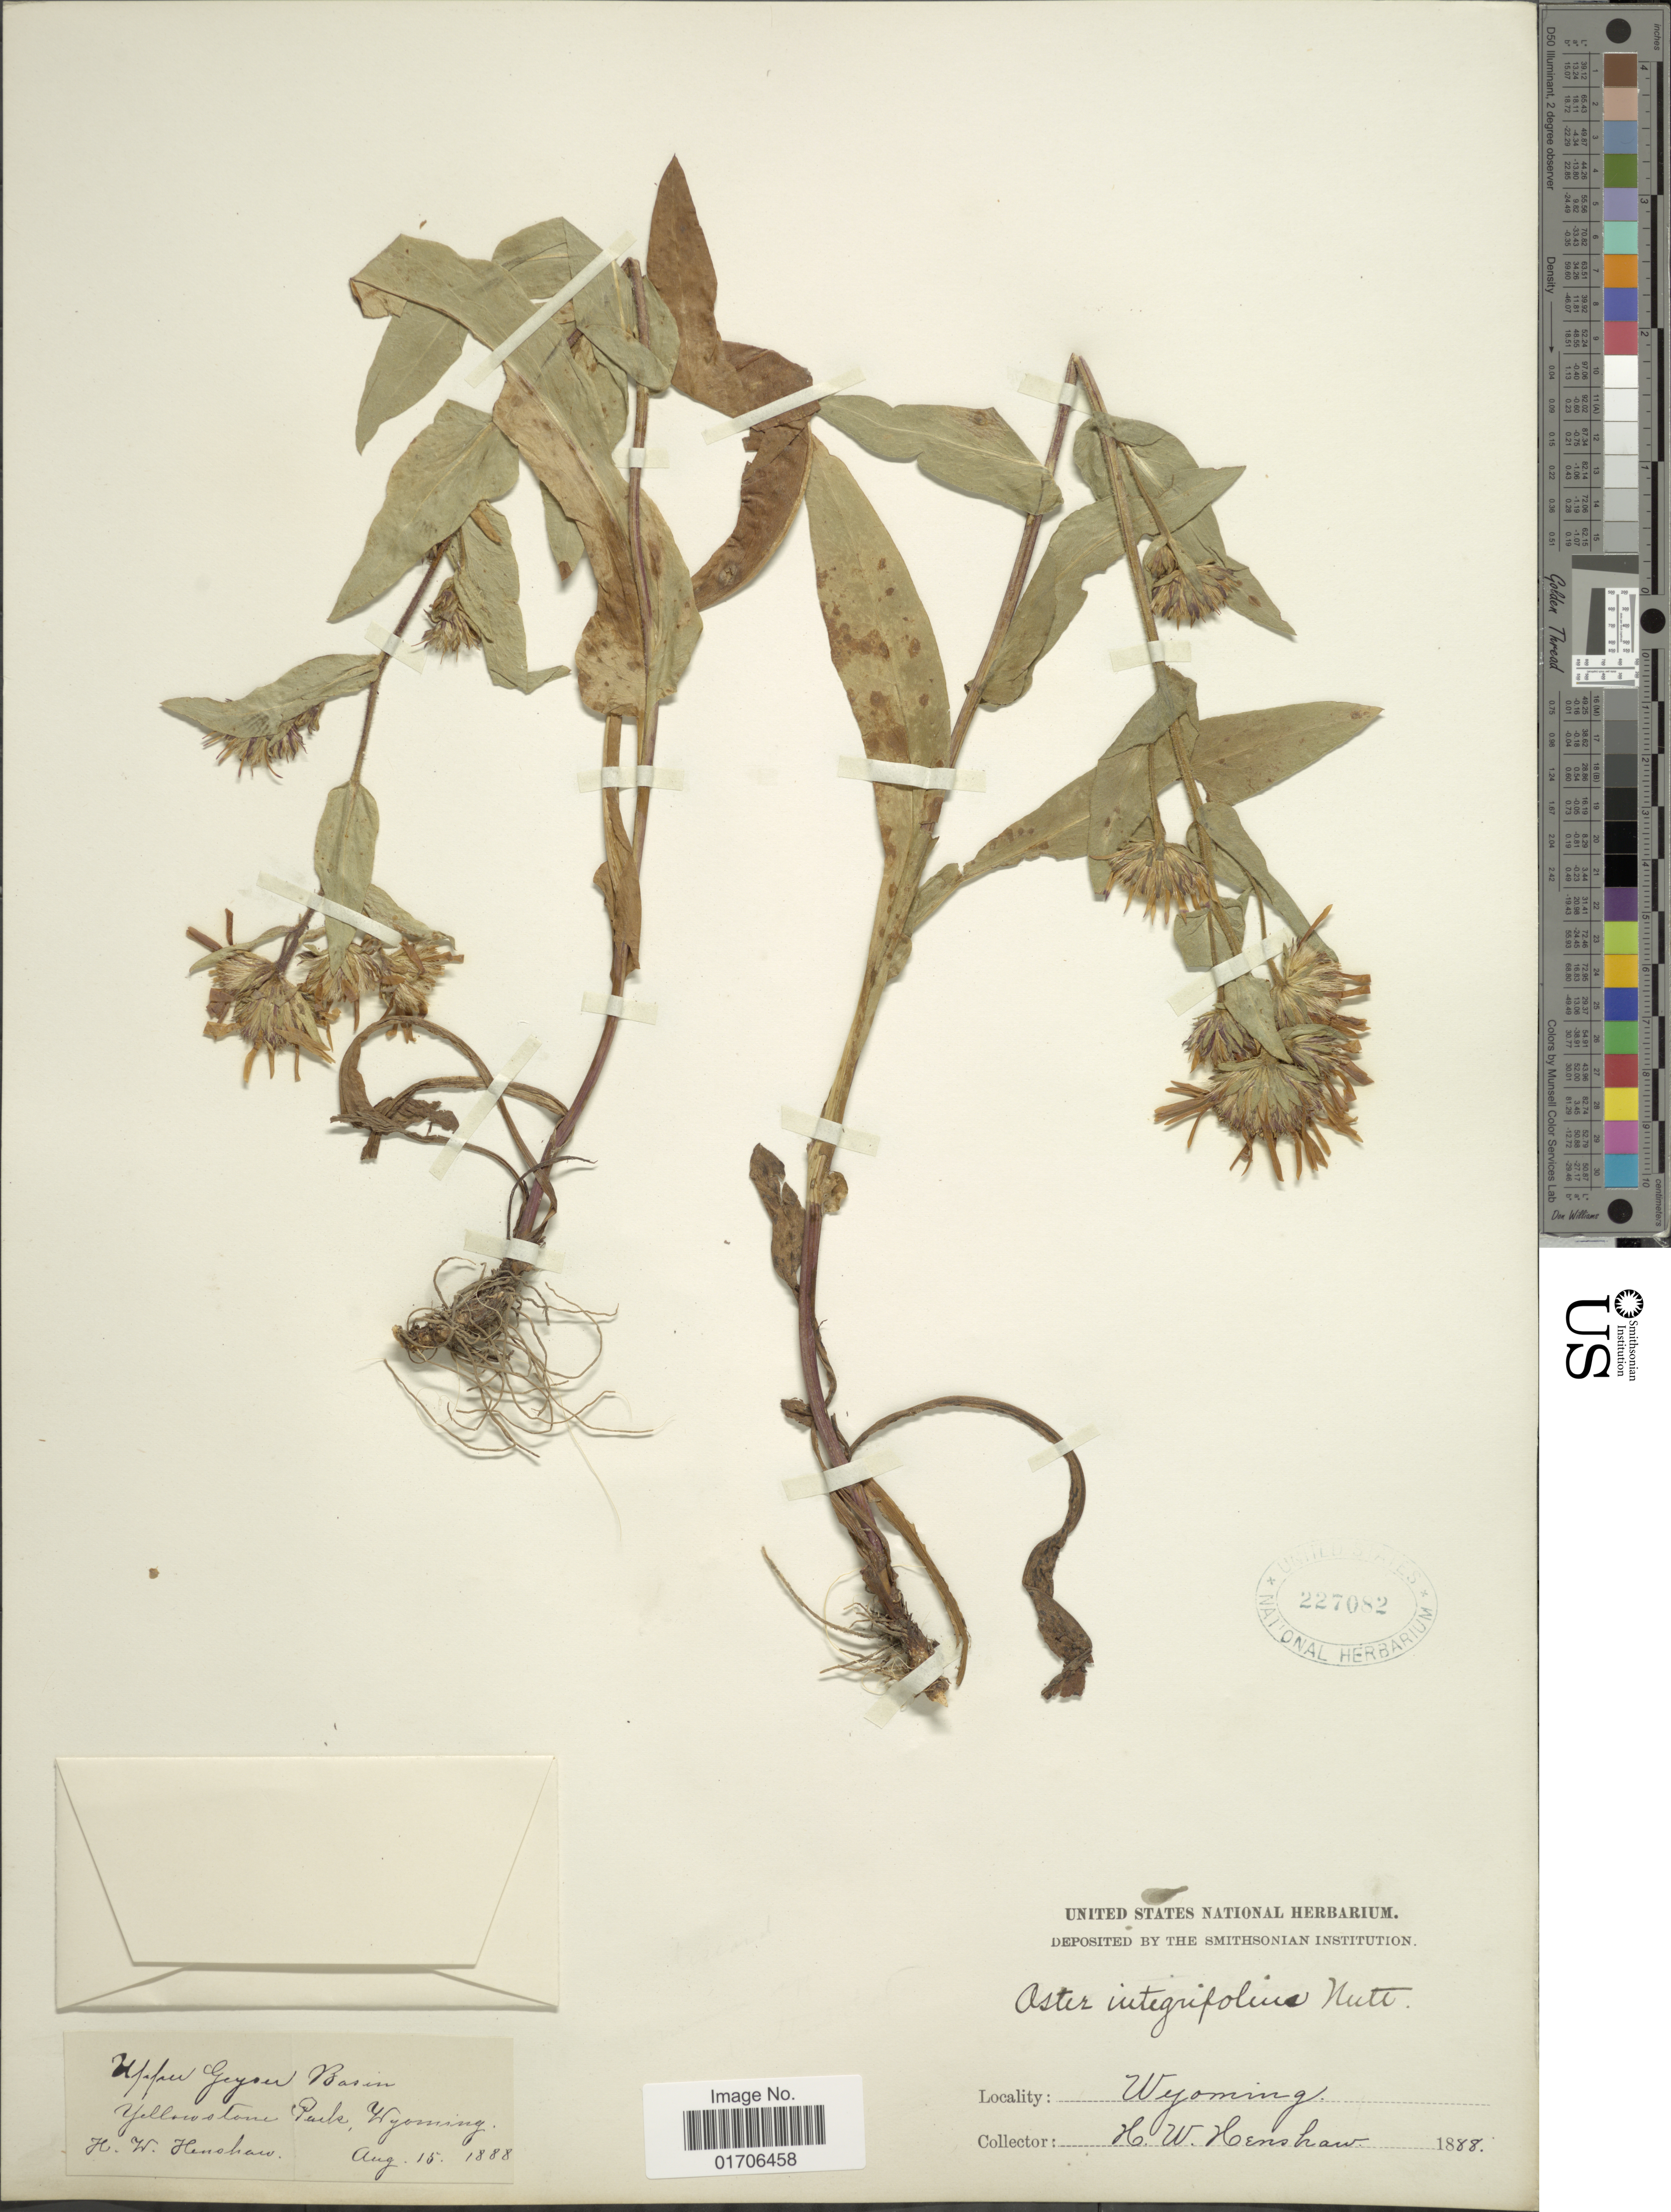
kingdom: Plantae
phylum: Tracheophyta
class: Magnoliopsida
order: Asterales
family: Asteraceae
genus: Eurybia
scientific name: Eurybia integrifolia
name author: (Nutt.) G.L. Nesom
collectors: H. Henshaw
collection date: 1888-08-15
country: United States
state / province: Wyoming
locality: Yellowstone Park.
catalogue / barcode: US 227082